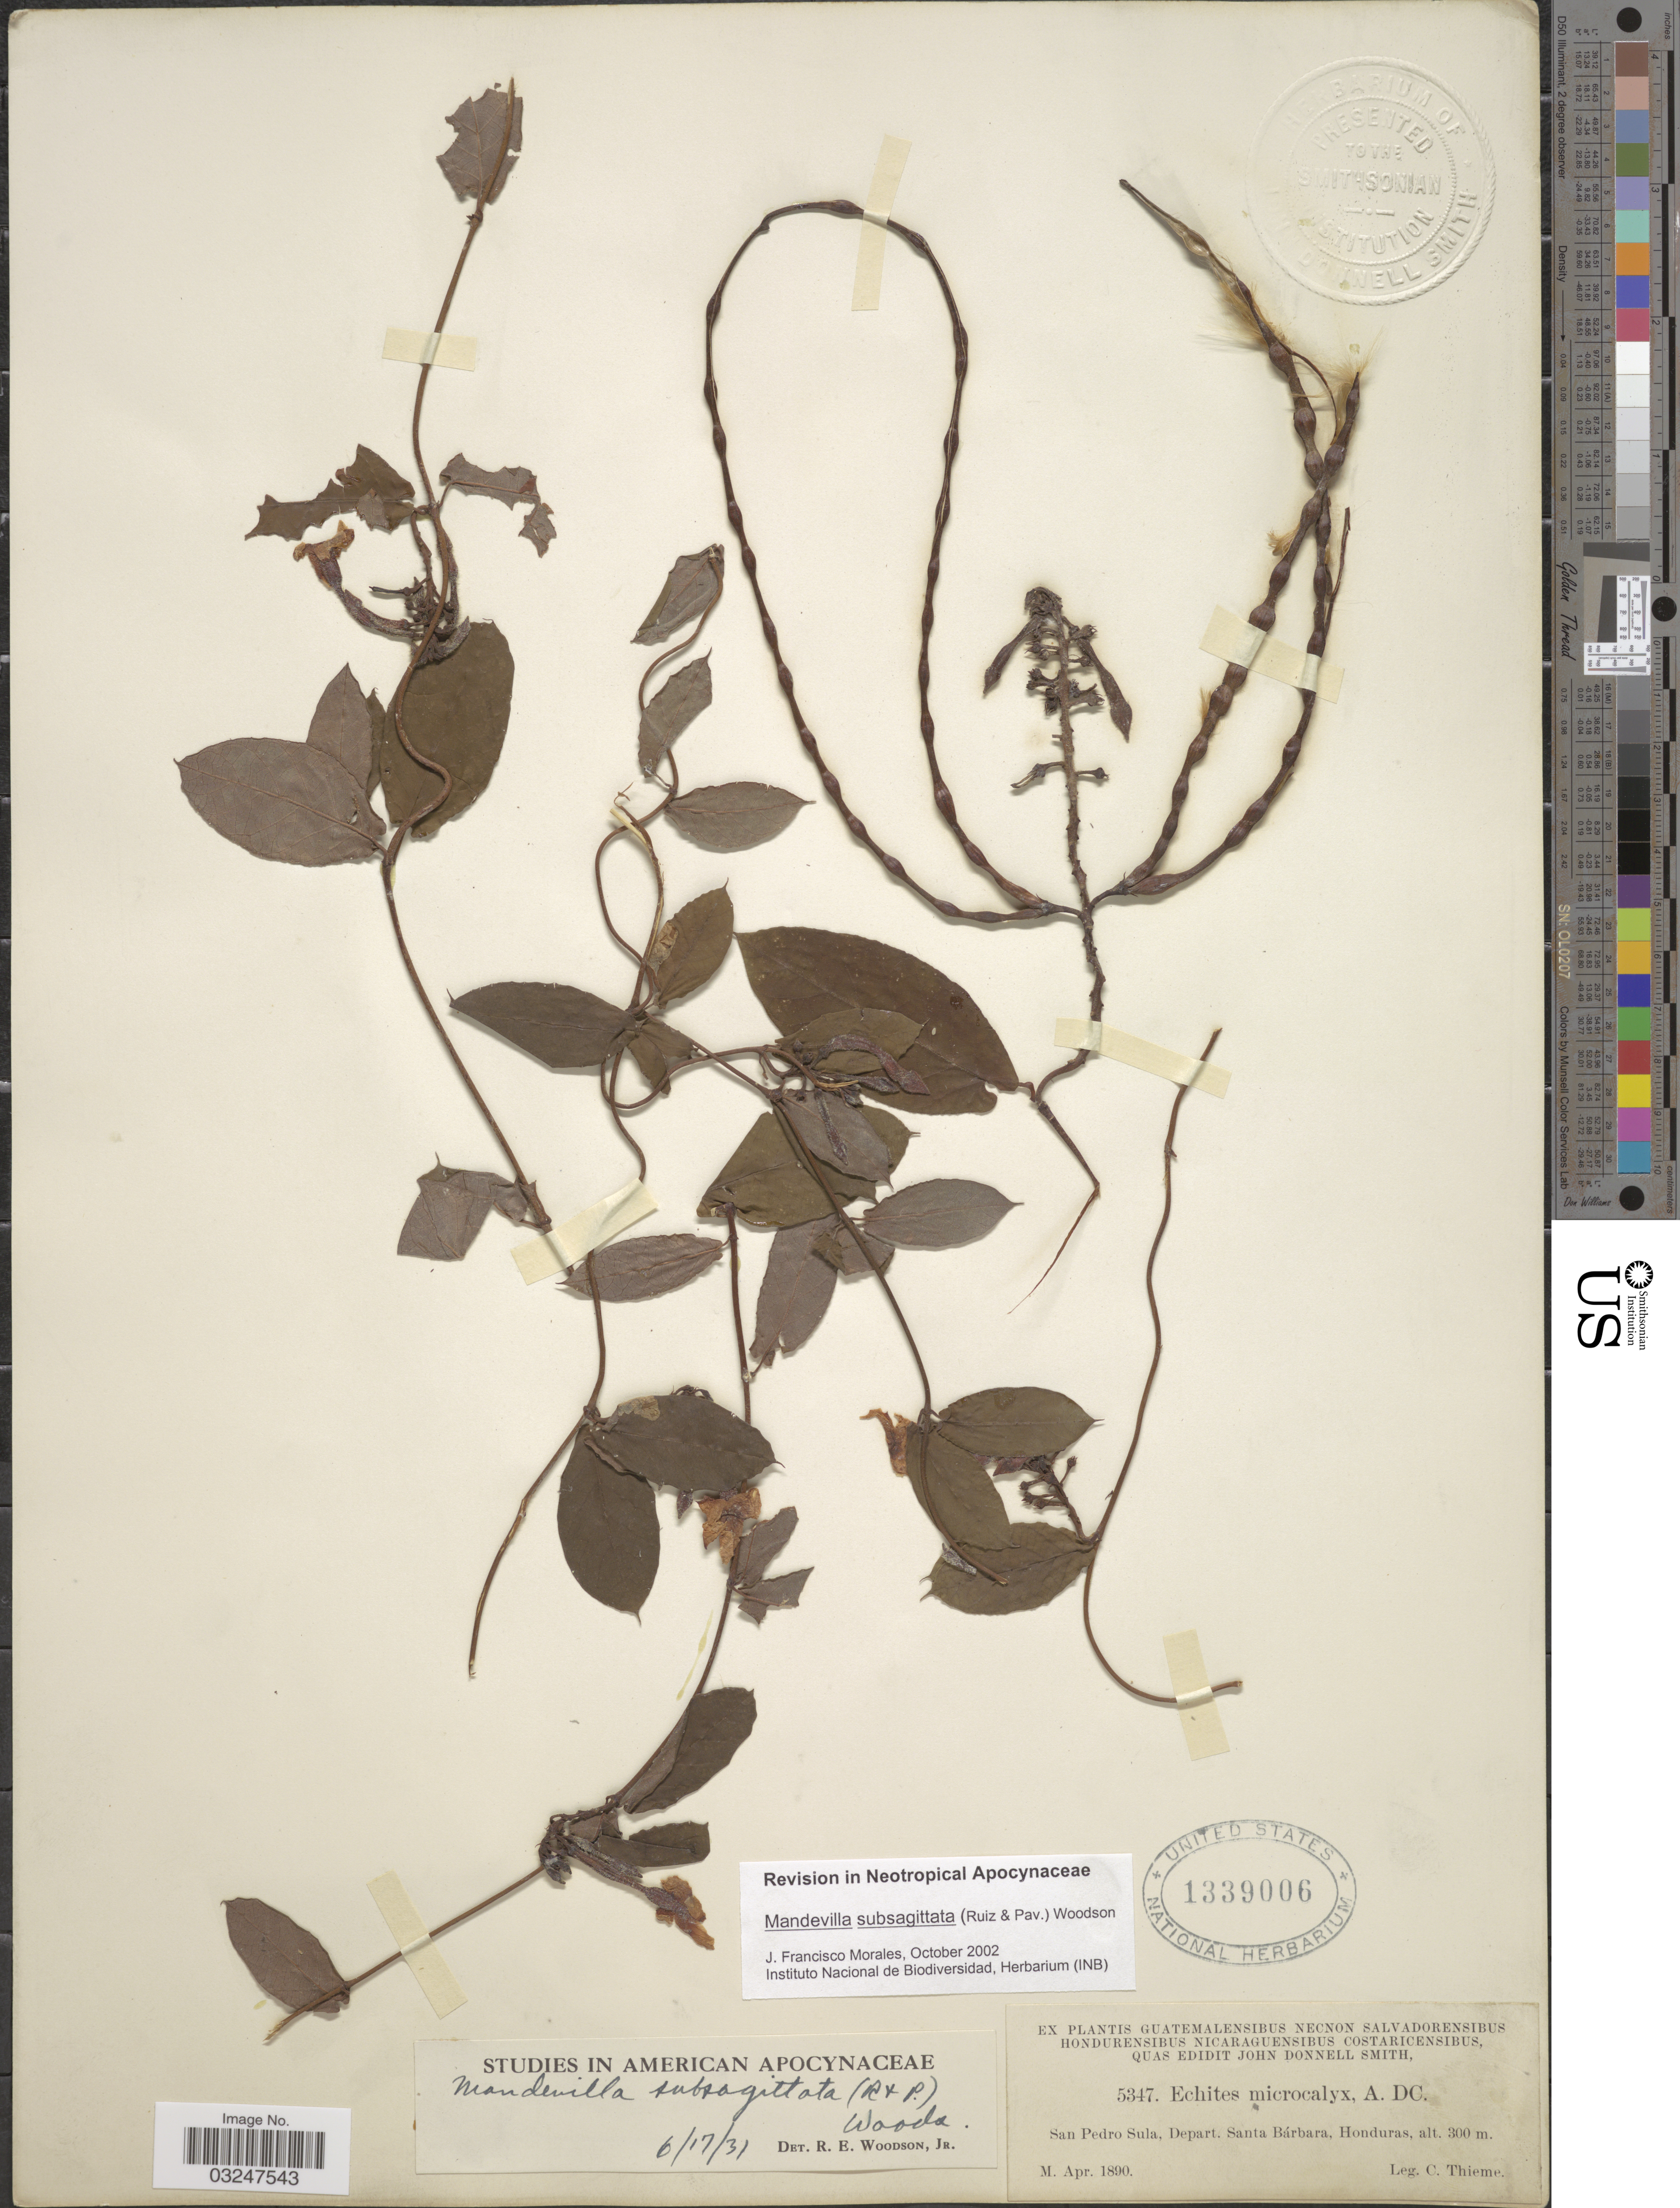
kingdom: Plantae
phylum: Tracheophyta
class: Magnoliopsida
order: Gentianales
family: Apocynaceae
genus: Mandevilla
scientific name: Mandevilla subsagittata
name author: (Ruiz & Pav.) Woodson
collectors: C. Thieme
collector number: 5347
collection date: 1890-04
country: Honduras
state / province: Santa Bárbara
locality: San Pedro Sula, Depart. Santa Bárbara.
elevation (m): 300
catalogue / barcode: US 1339006